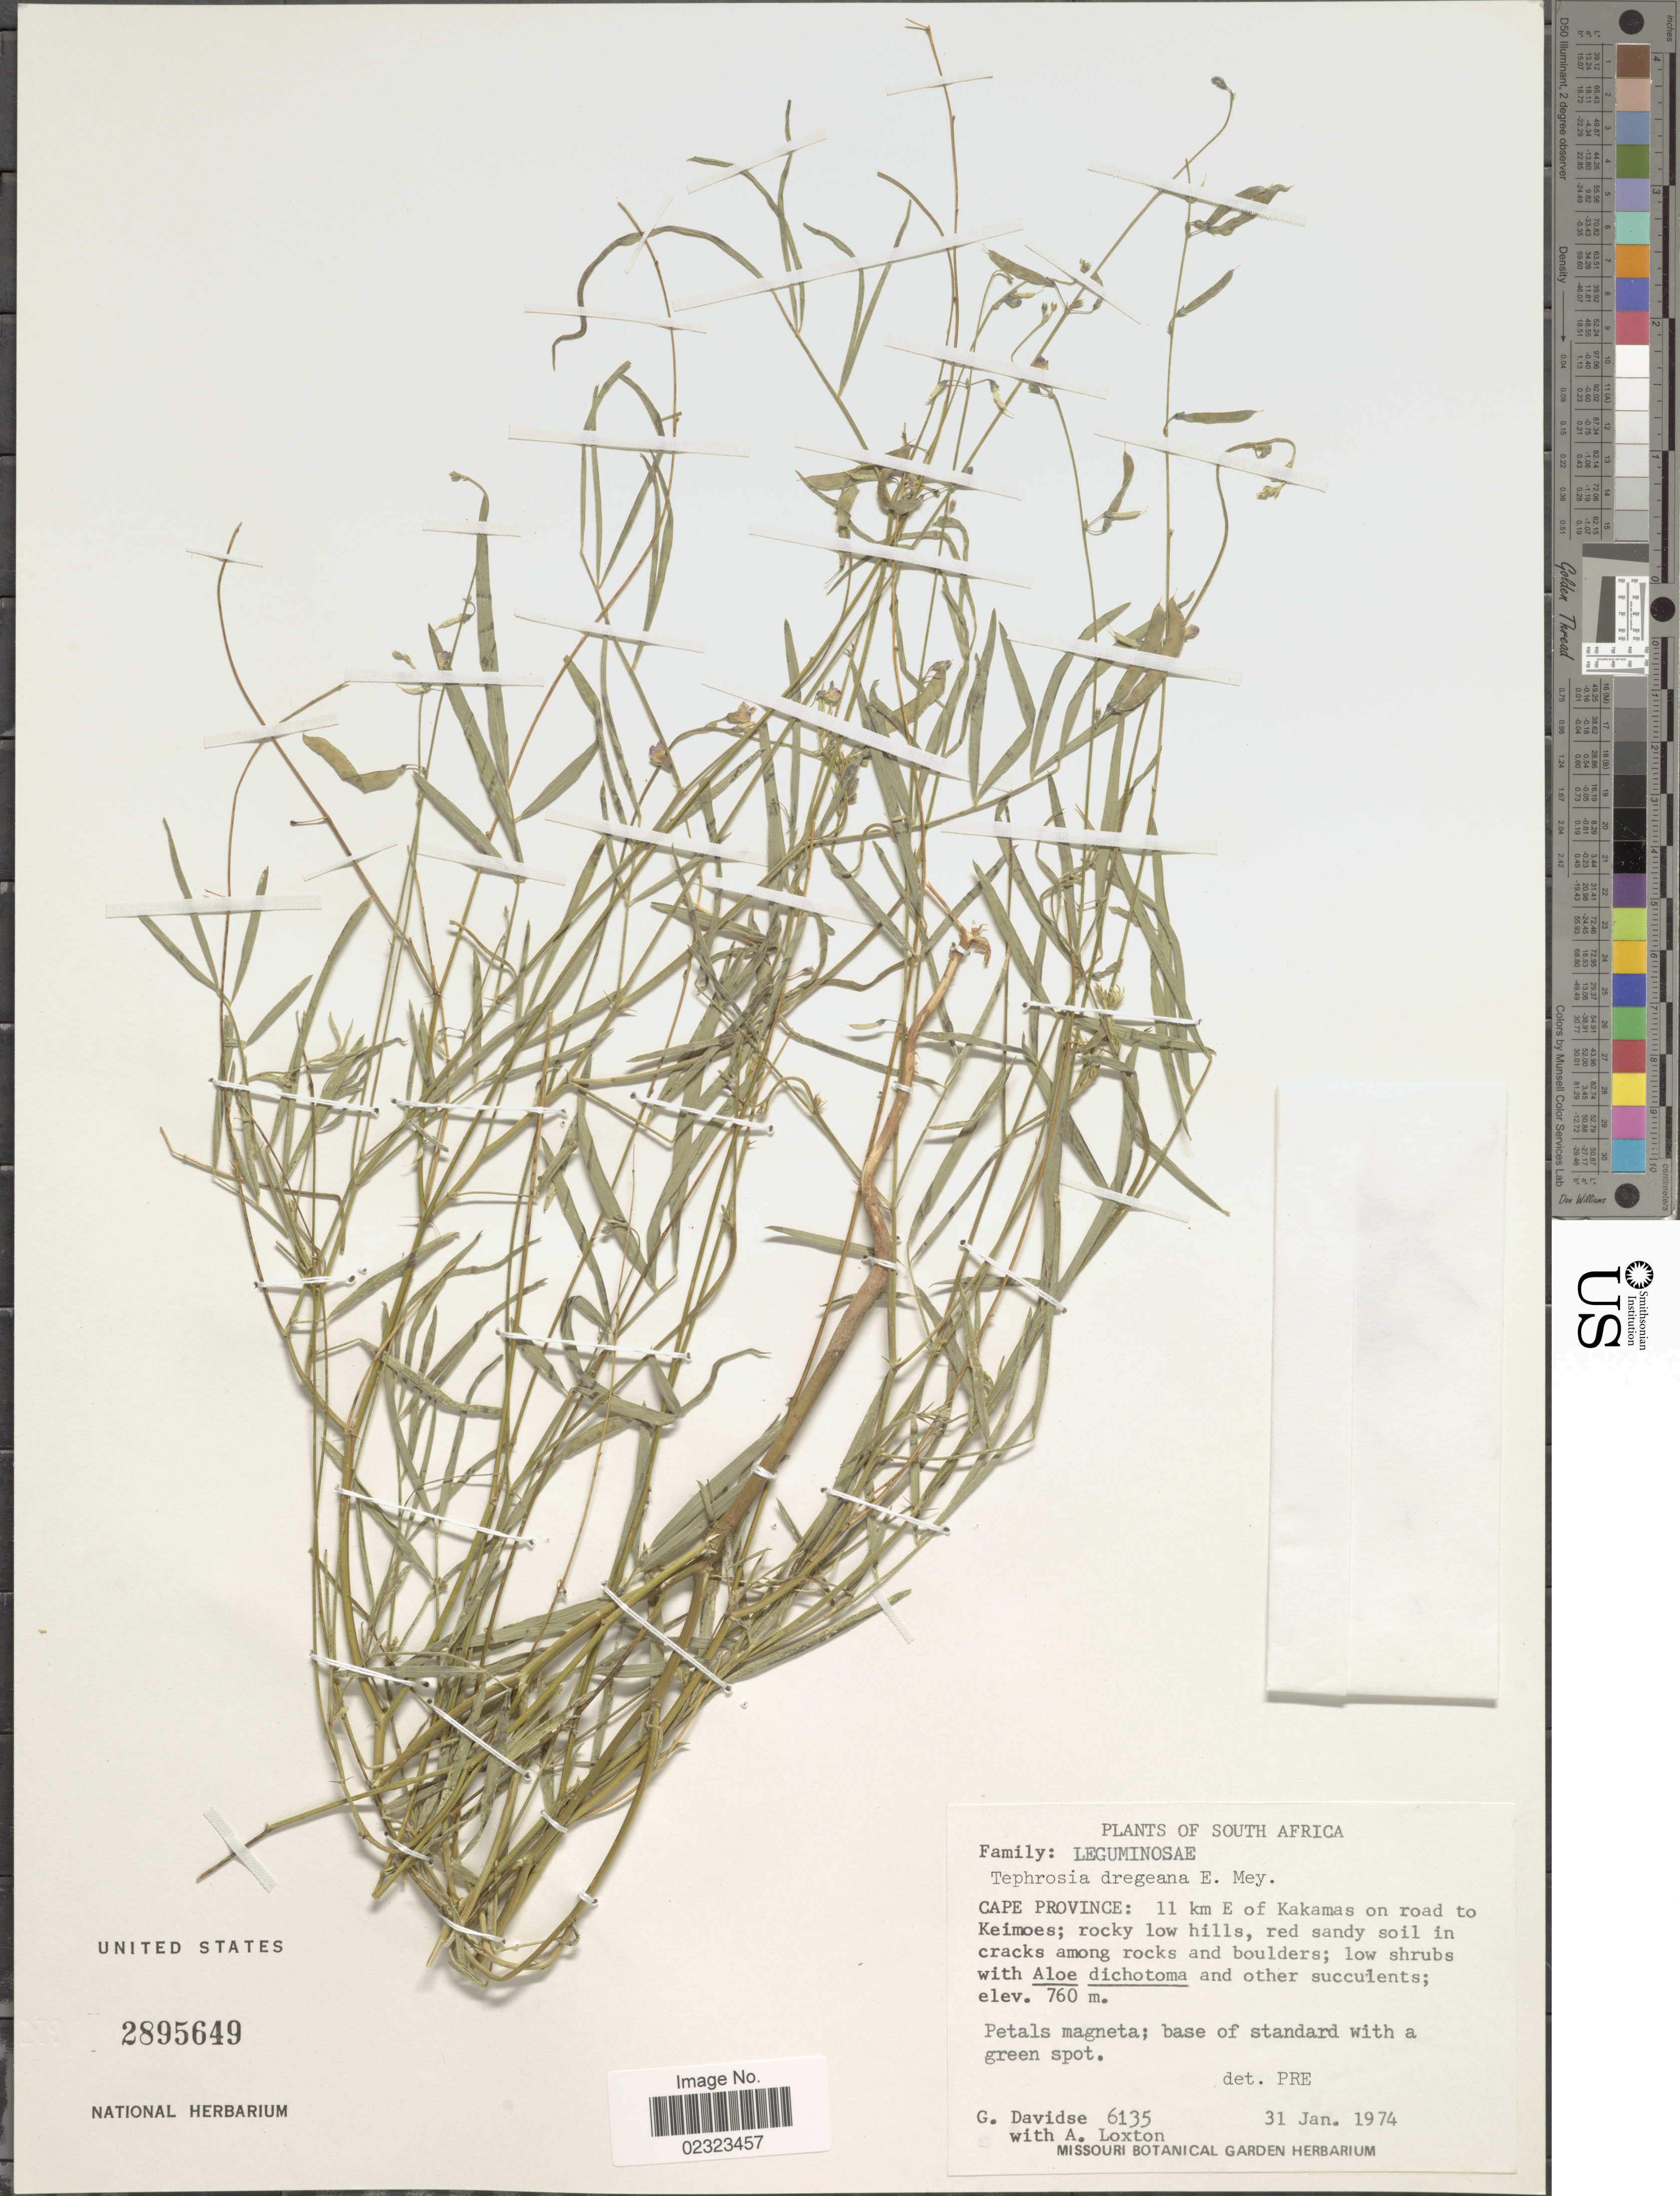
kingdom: Plantae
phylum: Tracheophyta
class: Magnoliopsida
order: Fabales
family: Fabaceae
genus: Tephrosia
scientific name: Tephrosia dregeana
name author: E. Mey.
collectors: G. Davidse & A. Loxton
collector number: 6135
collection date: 1974-01-31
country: South Africa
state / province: Northern Cape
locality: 11 km E of Kakamas on road to Kaimoes; rocky low hills.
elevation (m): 760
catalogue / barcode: US 2895649